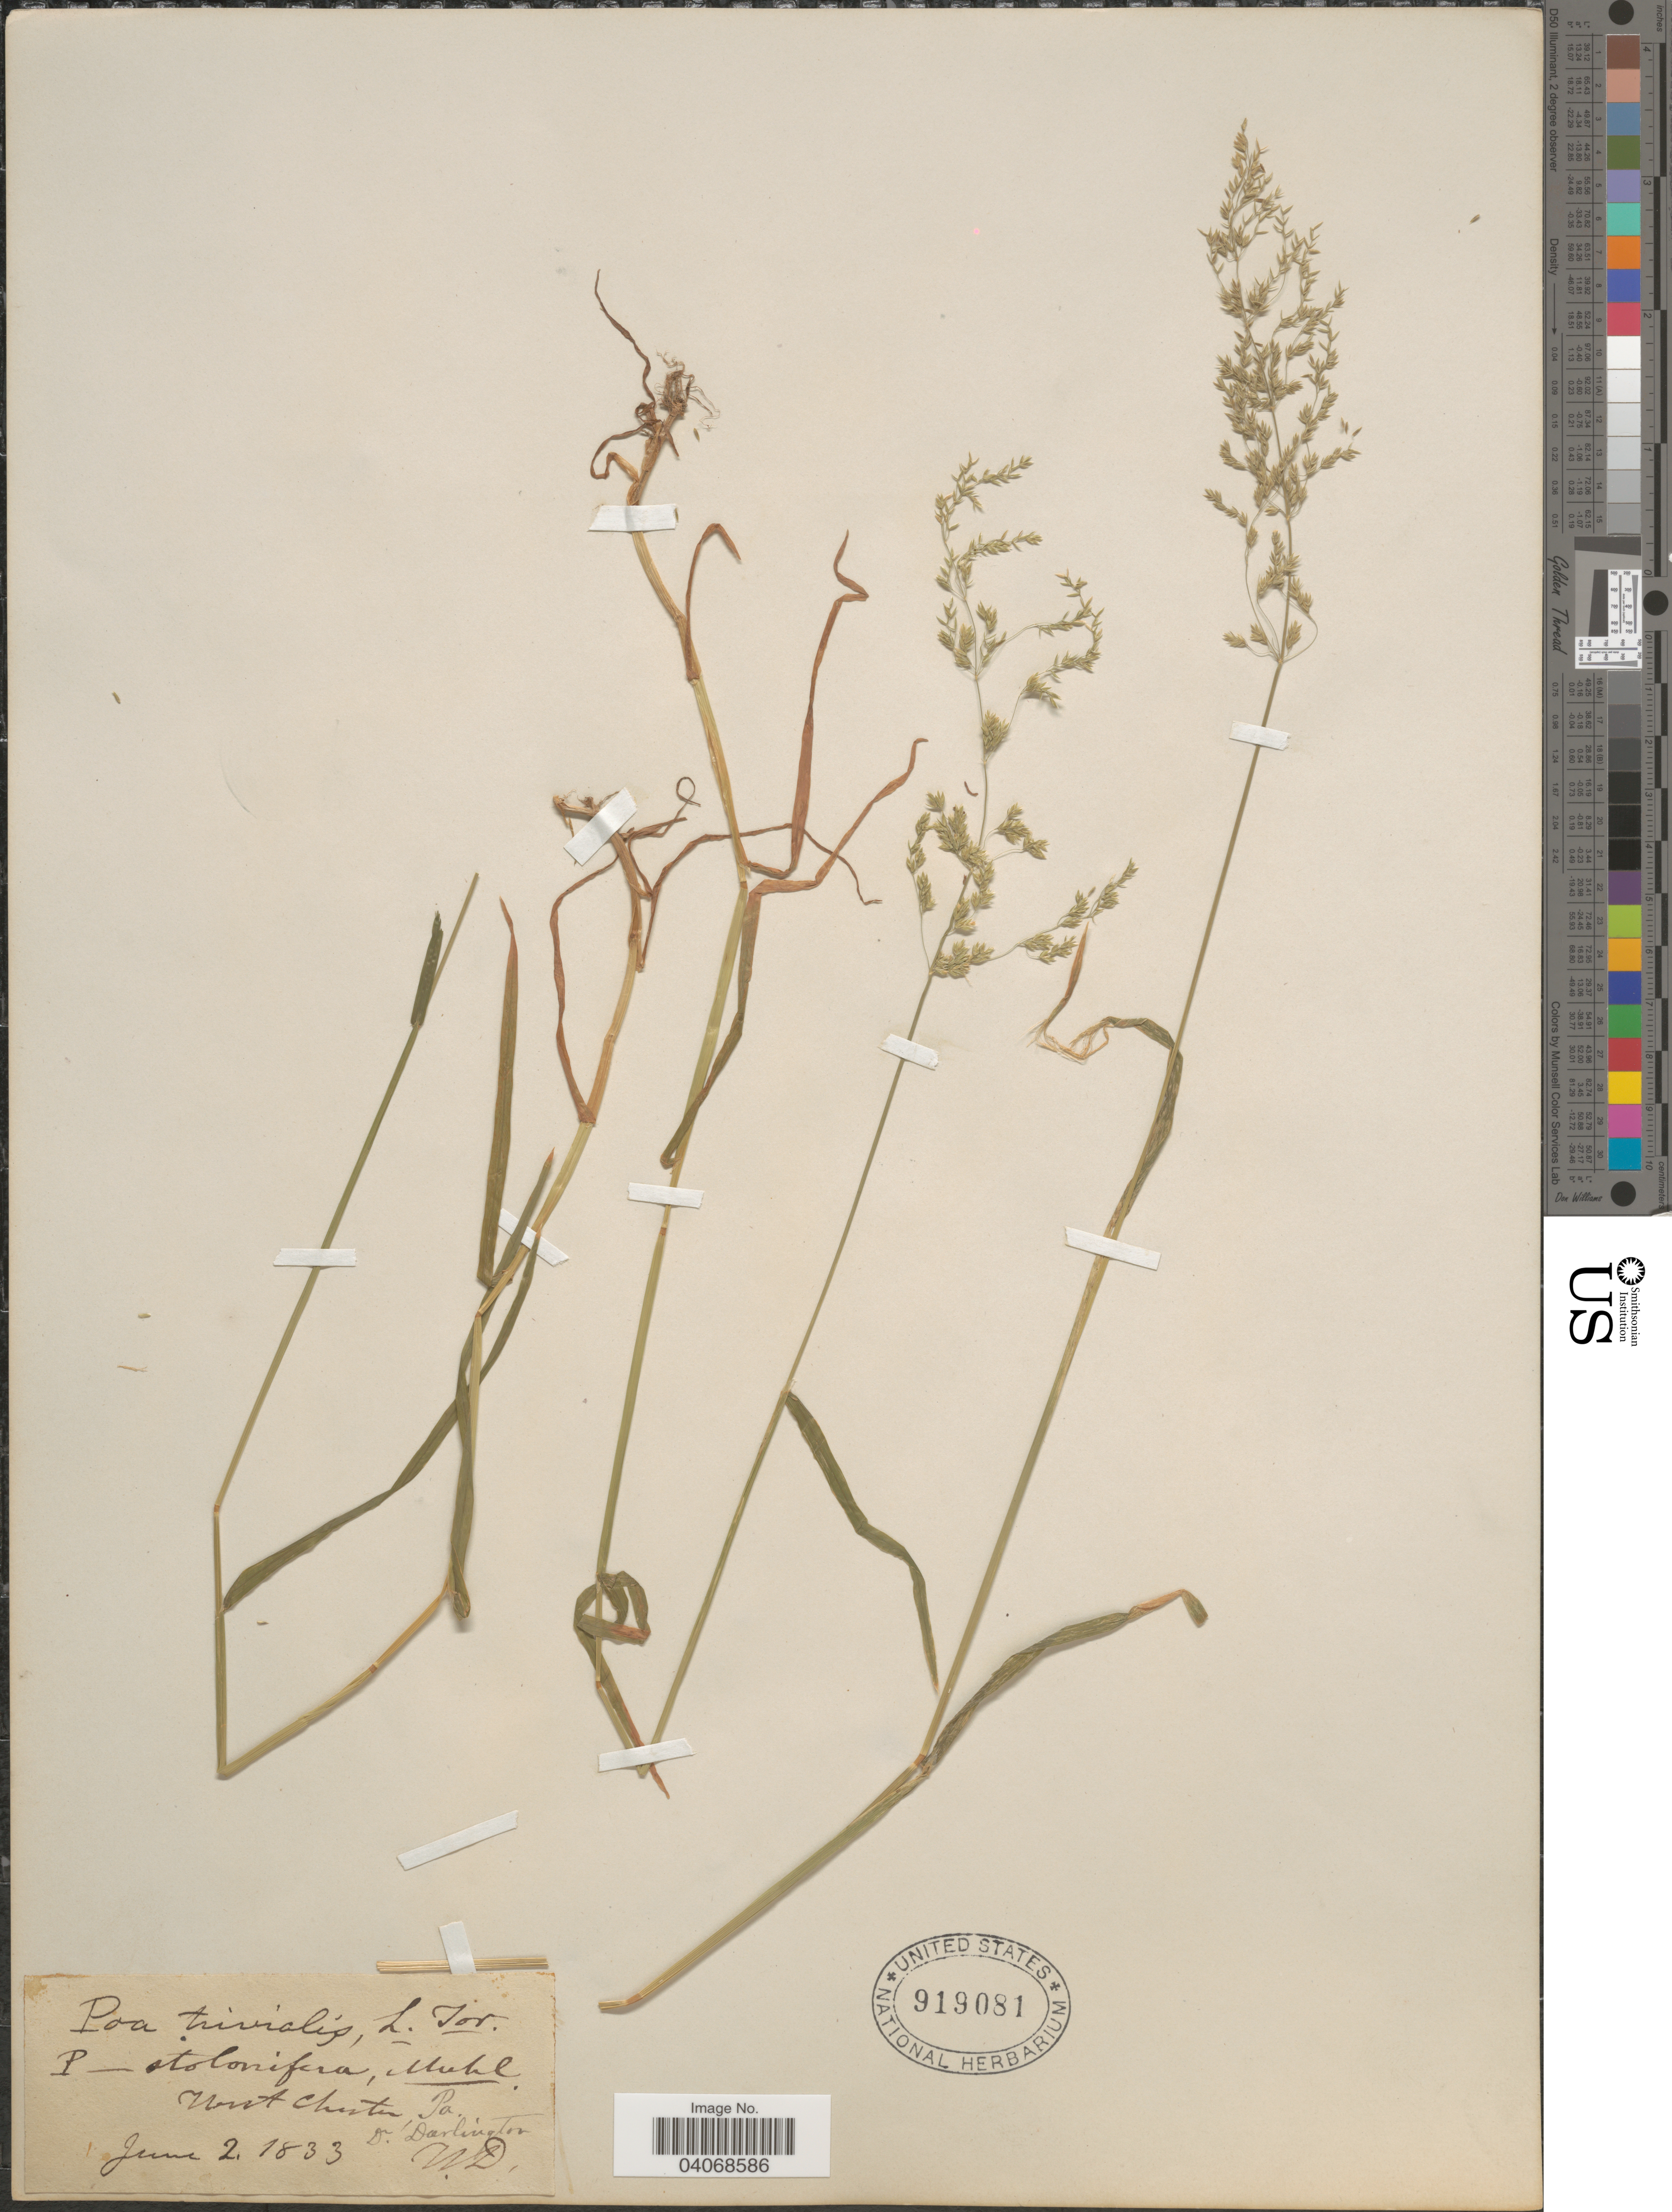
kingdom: Plantae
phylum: Tracheophyta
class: Liliopsida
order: Poales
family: Poaceae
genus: Poa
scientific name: Poa trivialis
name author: L.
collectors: Darlington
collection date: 1833-06-02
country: United States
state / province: Pennsylvania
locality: West Chester.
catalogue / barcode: US 919081